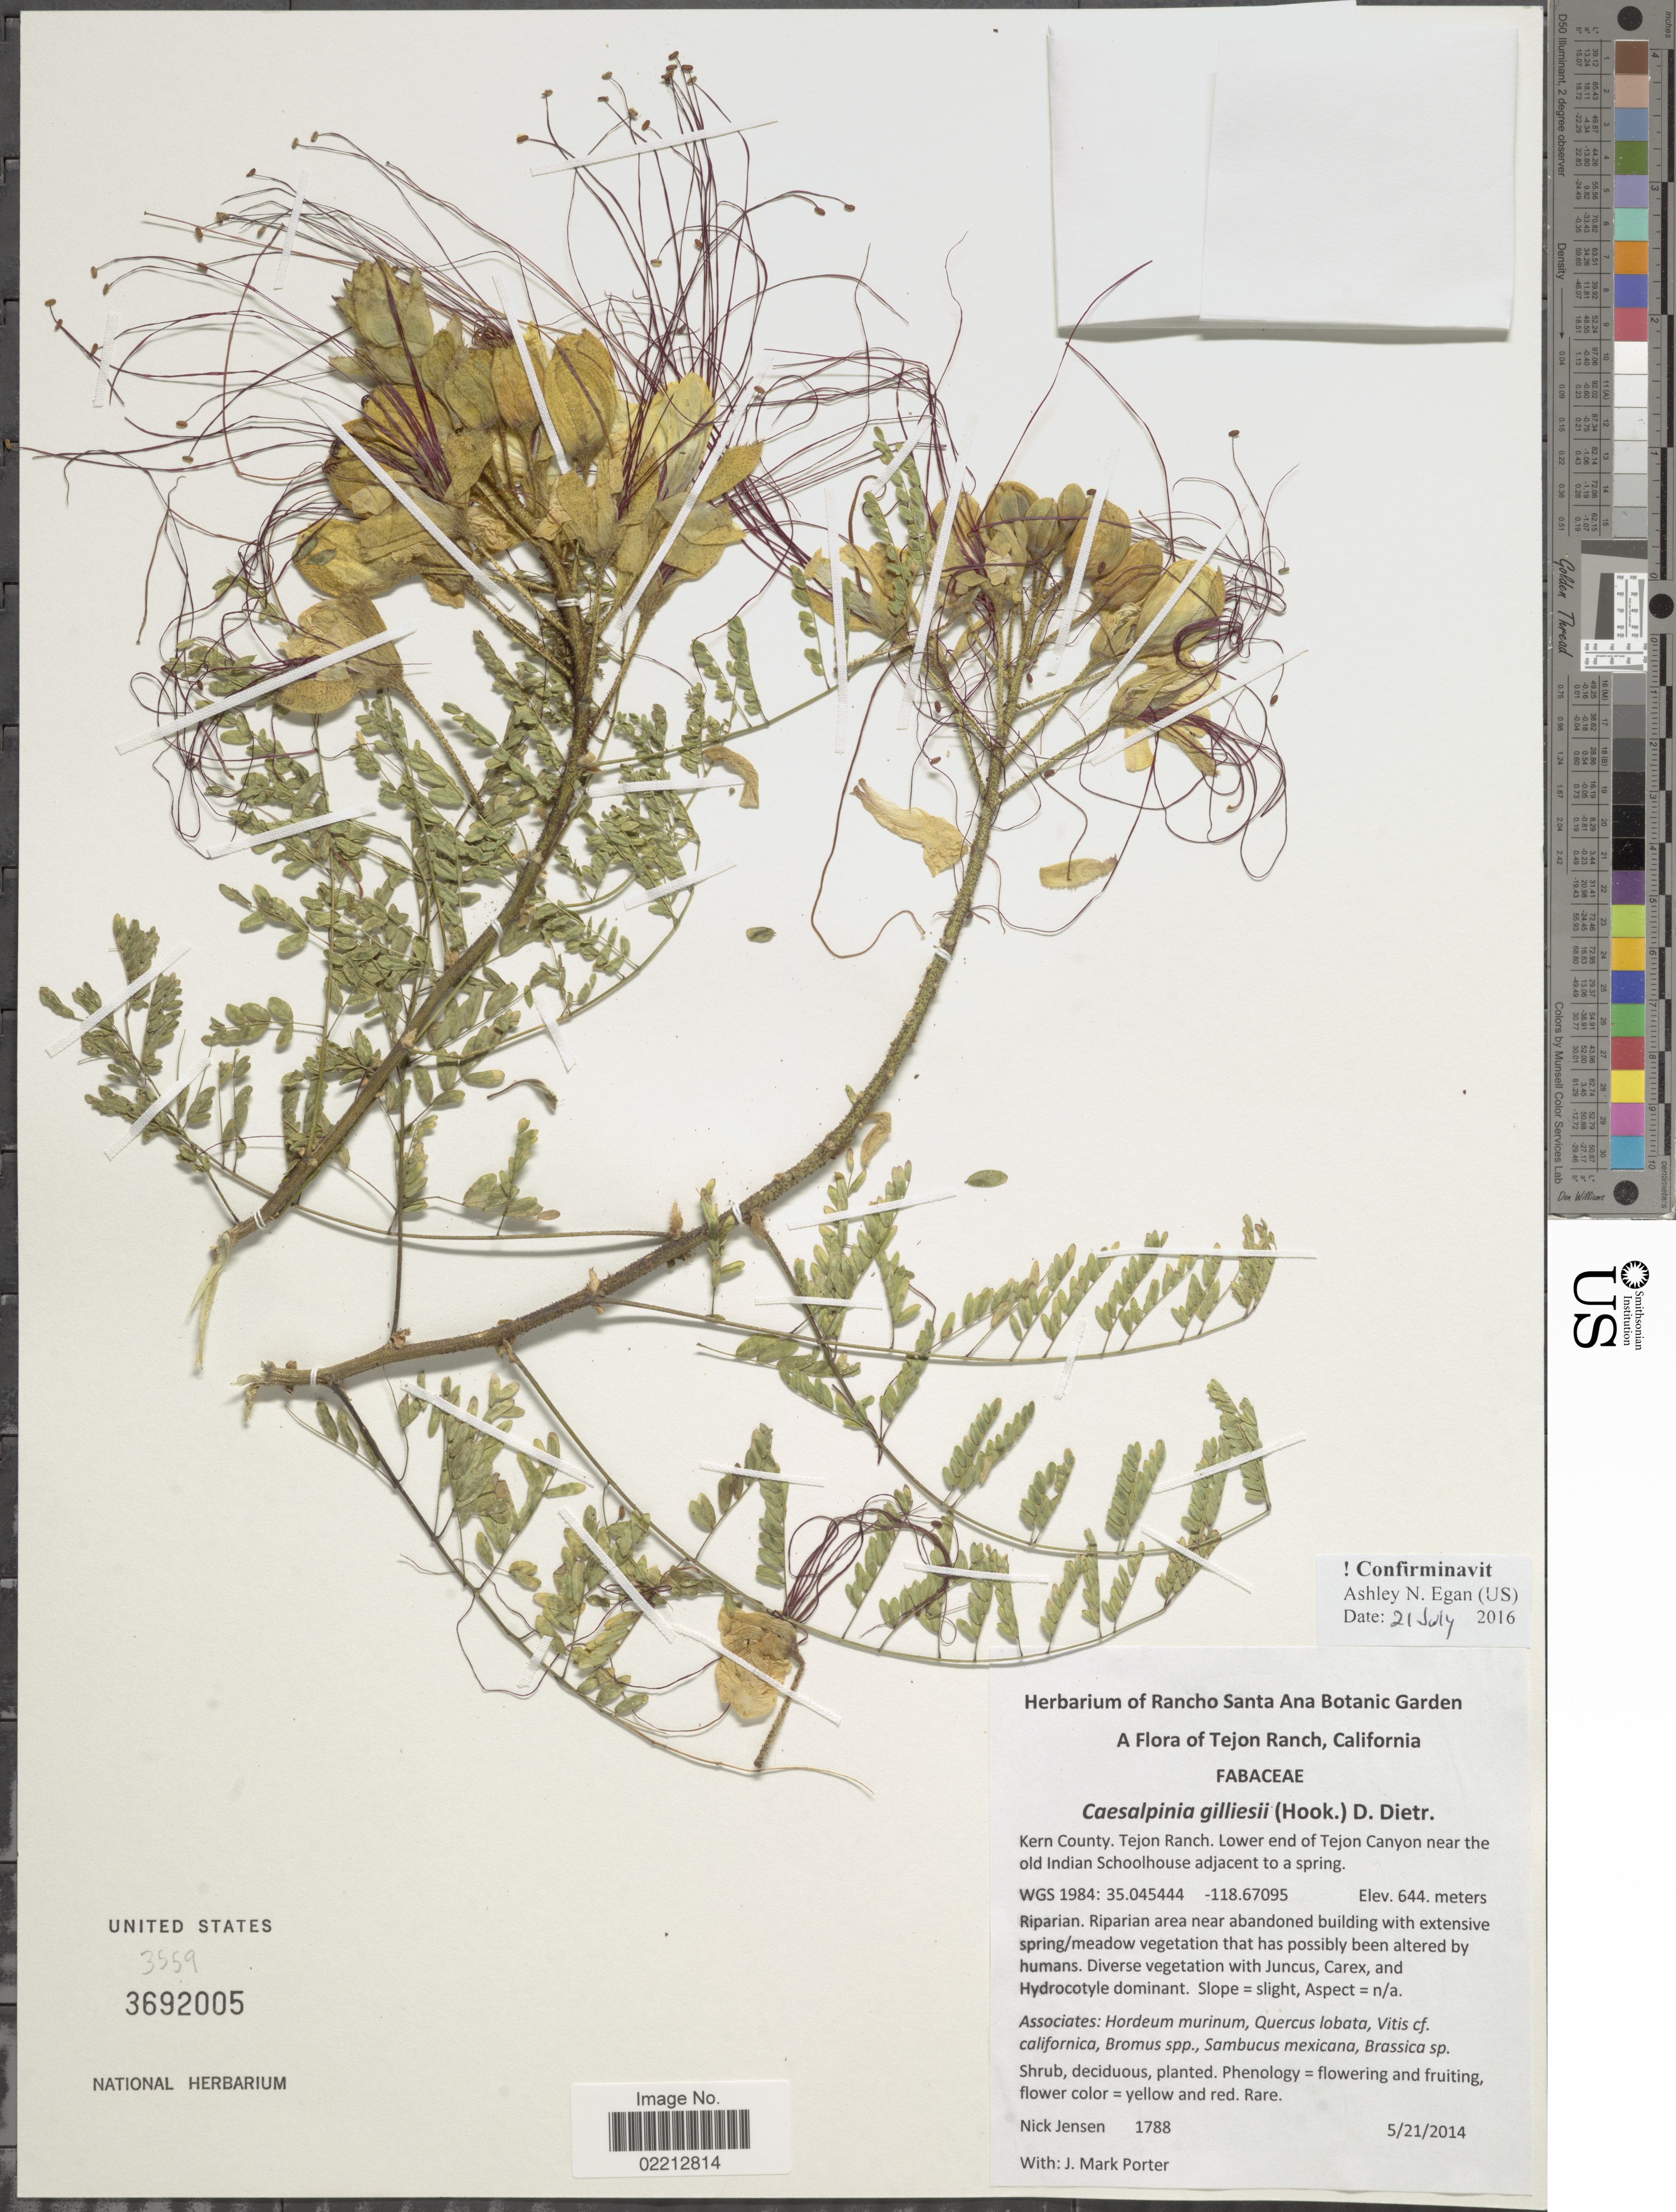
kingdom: Plantae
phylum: Tracheophyta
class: Magnoliopsida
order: Fabales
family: Fabaceae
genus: Erythrostemon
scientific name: Erythrostemon gilliesii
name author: (Hook.) Klotzsch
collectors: N. Jensen & J. M. Porter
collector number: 1788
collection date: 2014-05-21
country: United States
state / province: California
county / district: Kern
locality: Tejon Ranch, Kern County, Tejon Ranch, lower end of Tejon Canyon near the old Indian Schoolhouse adjacent to a spring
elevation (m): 644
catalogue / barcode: US 3692005